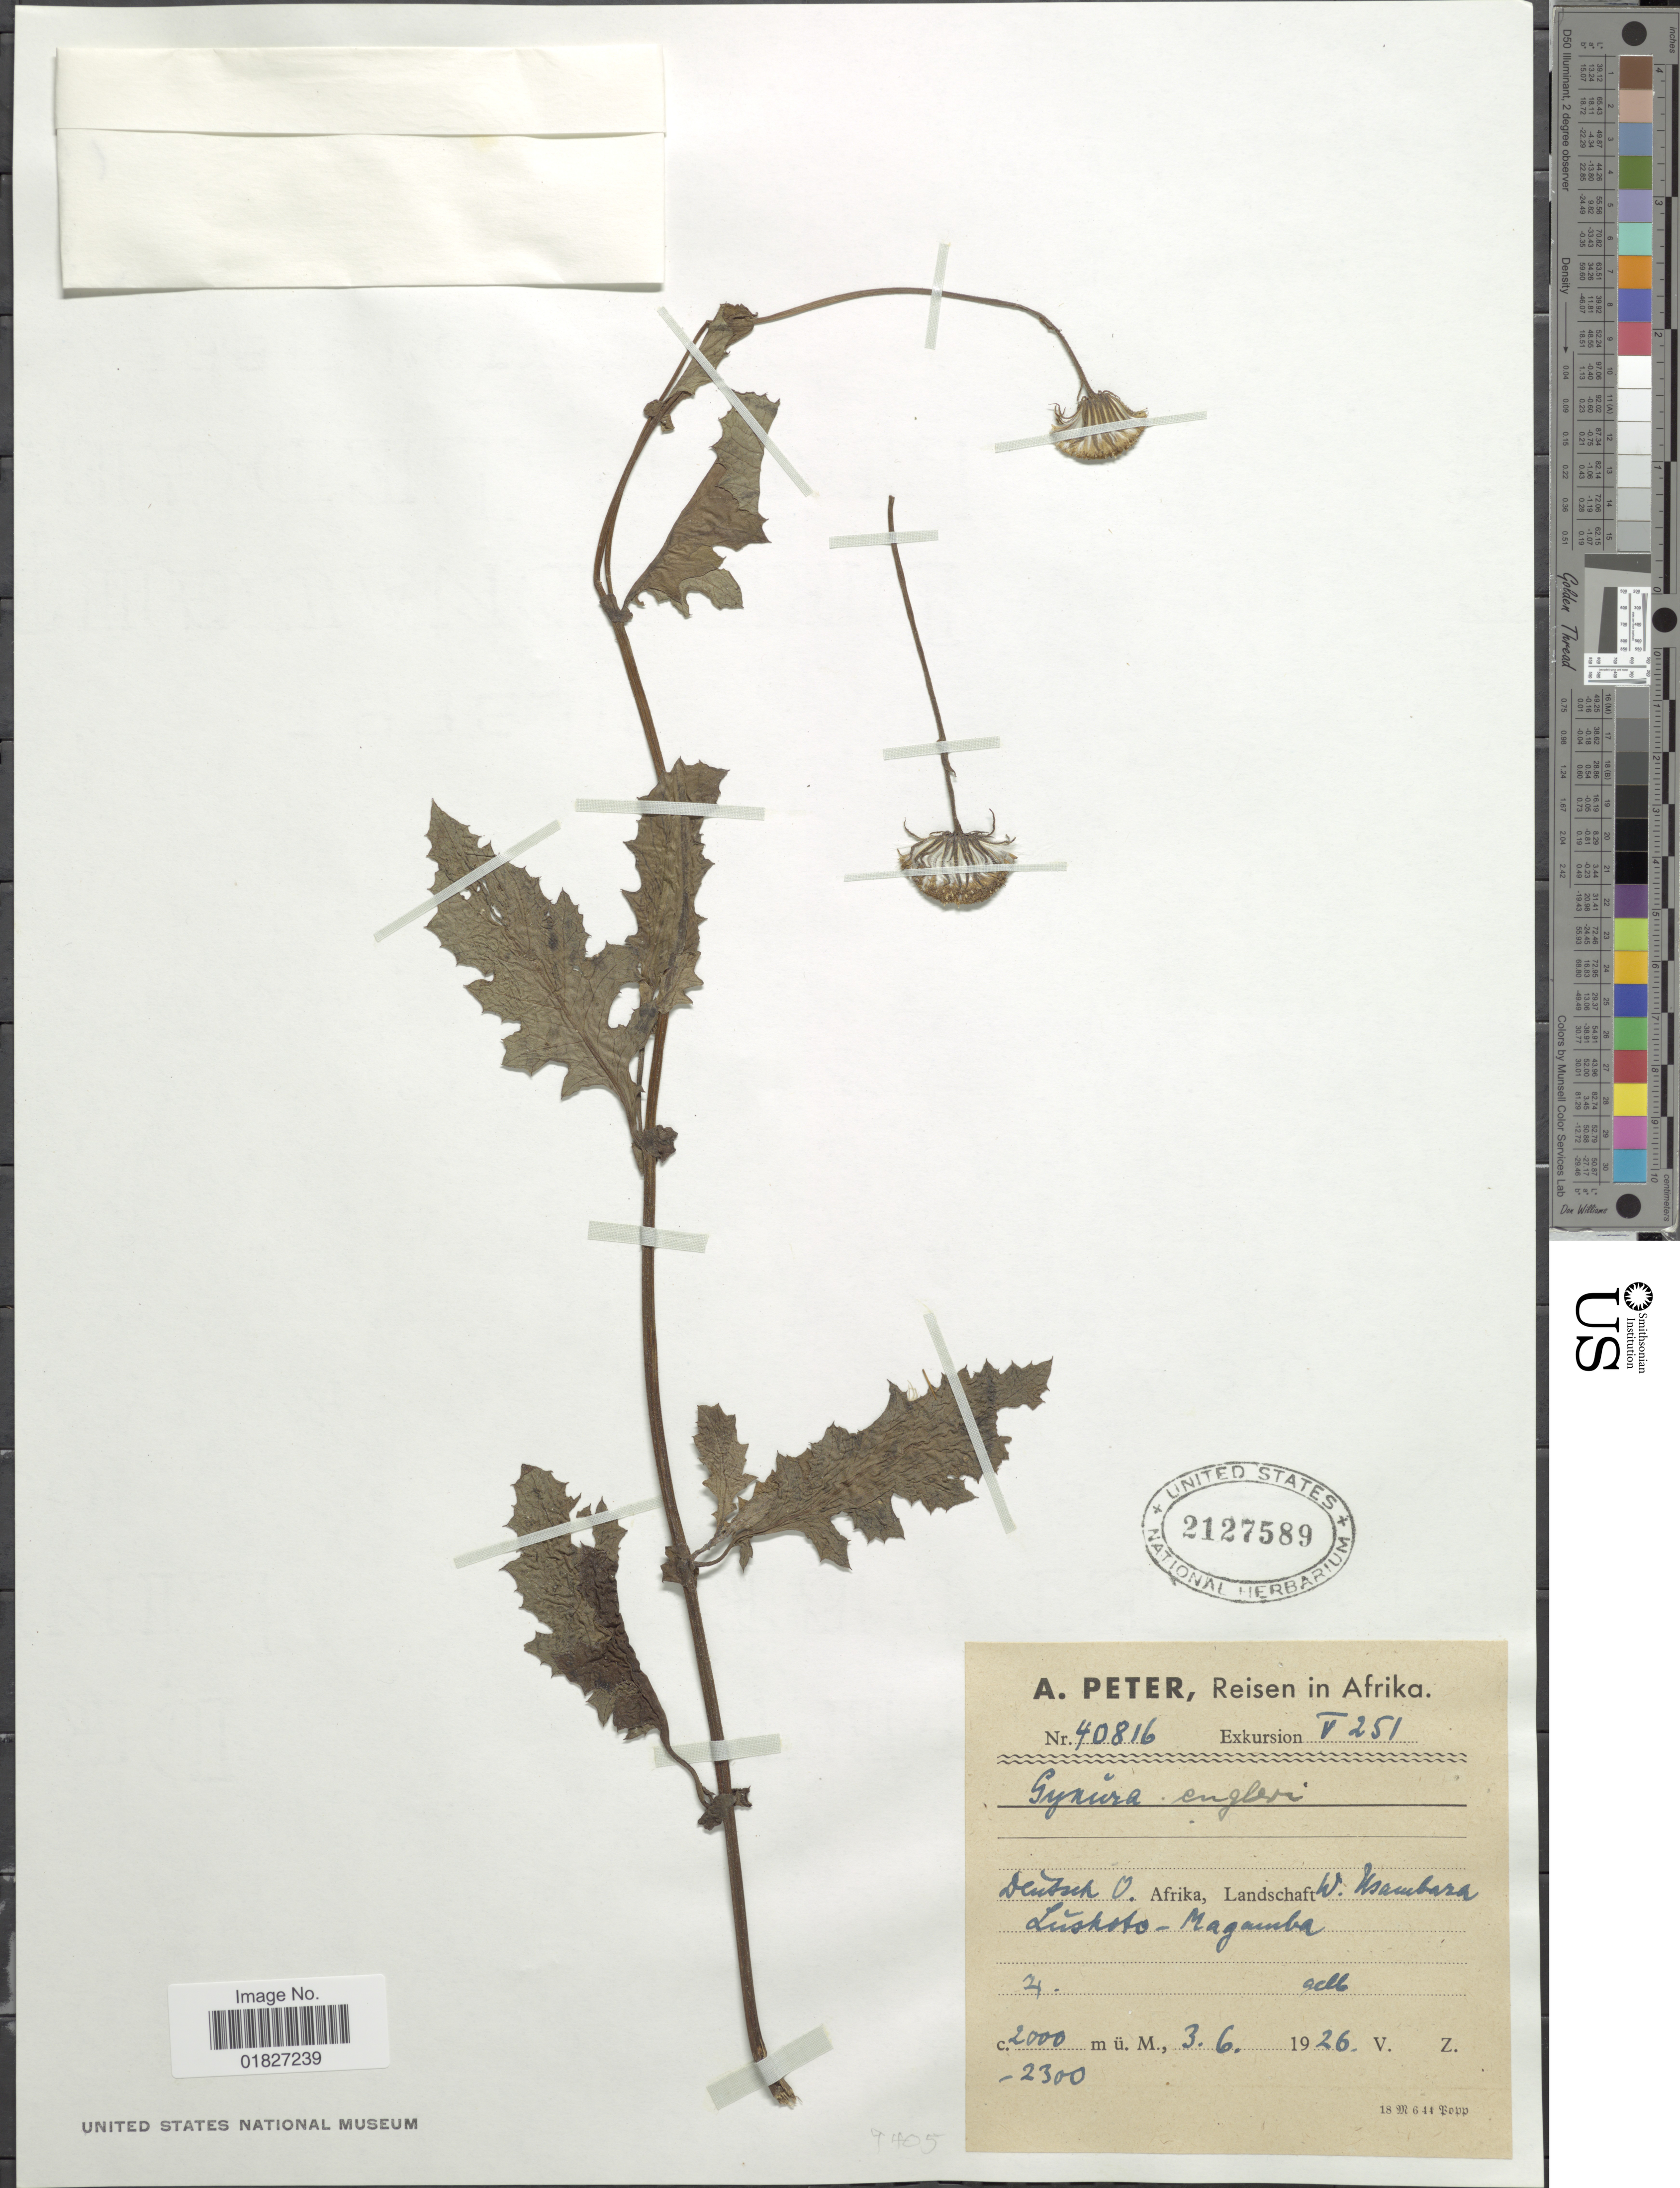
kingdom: Plantae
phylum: Tracheophyta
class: Magnoliopsida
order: Asterales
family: Asteraceae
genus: Gynura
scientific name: Gynura sp.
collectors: A. Peter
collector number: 40816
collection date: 1926-06-03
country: Tanzania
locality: Afrika, Deutsch O. Afrika, W. Usambara, Lushoto-Magamba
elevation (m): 2000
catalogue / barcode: US 2127589